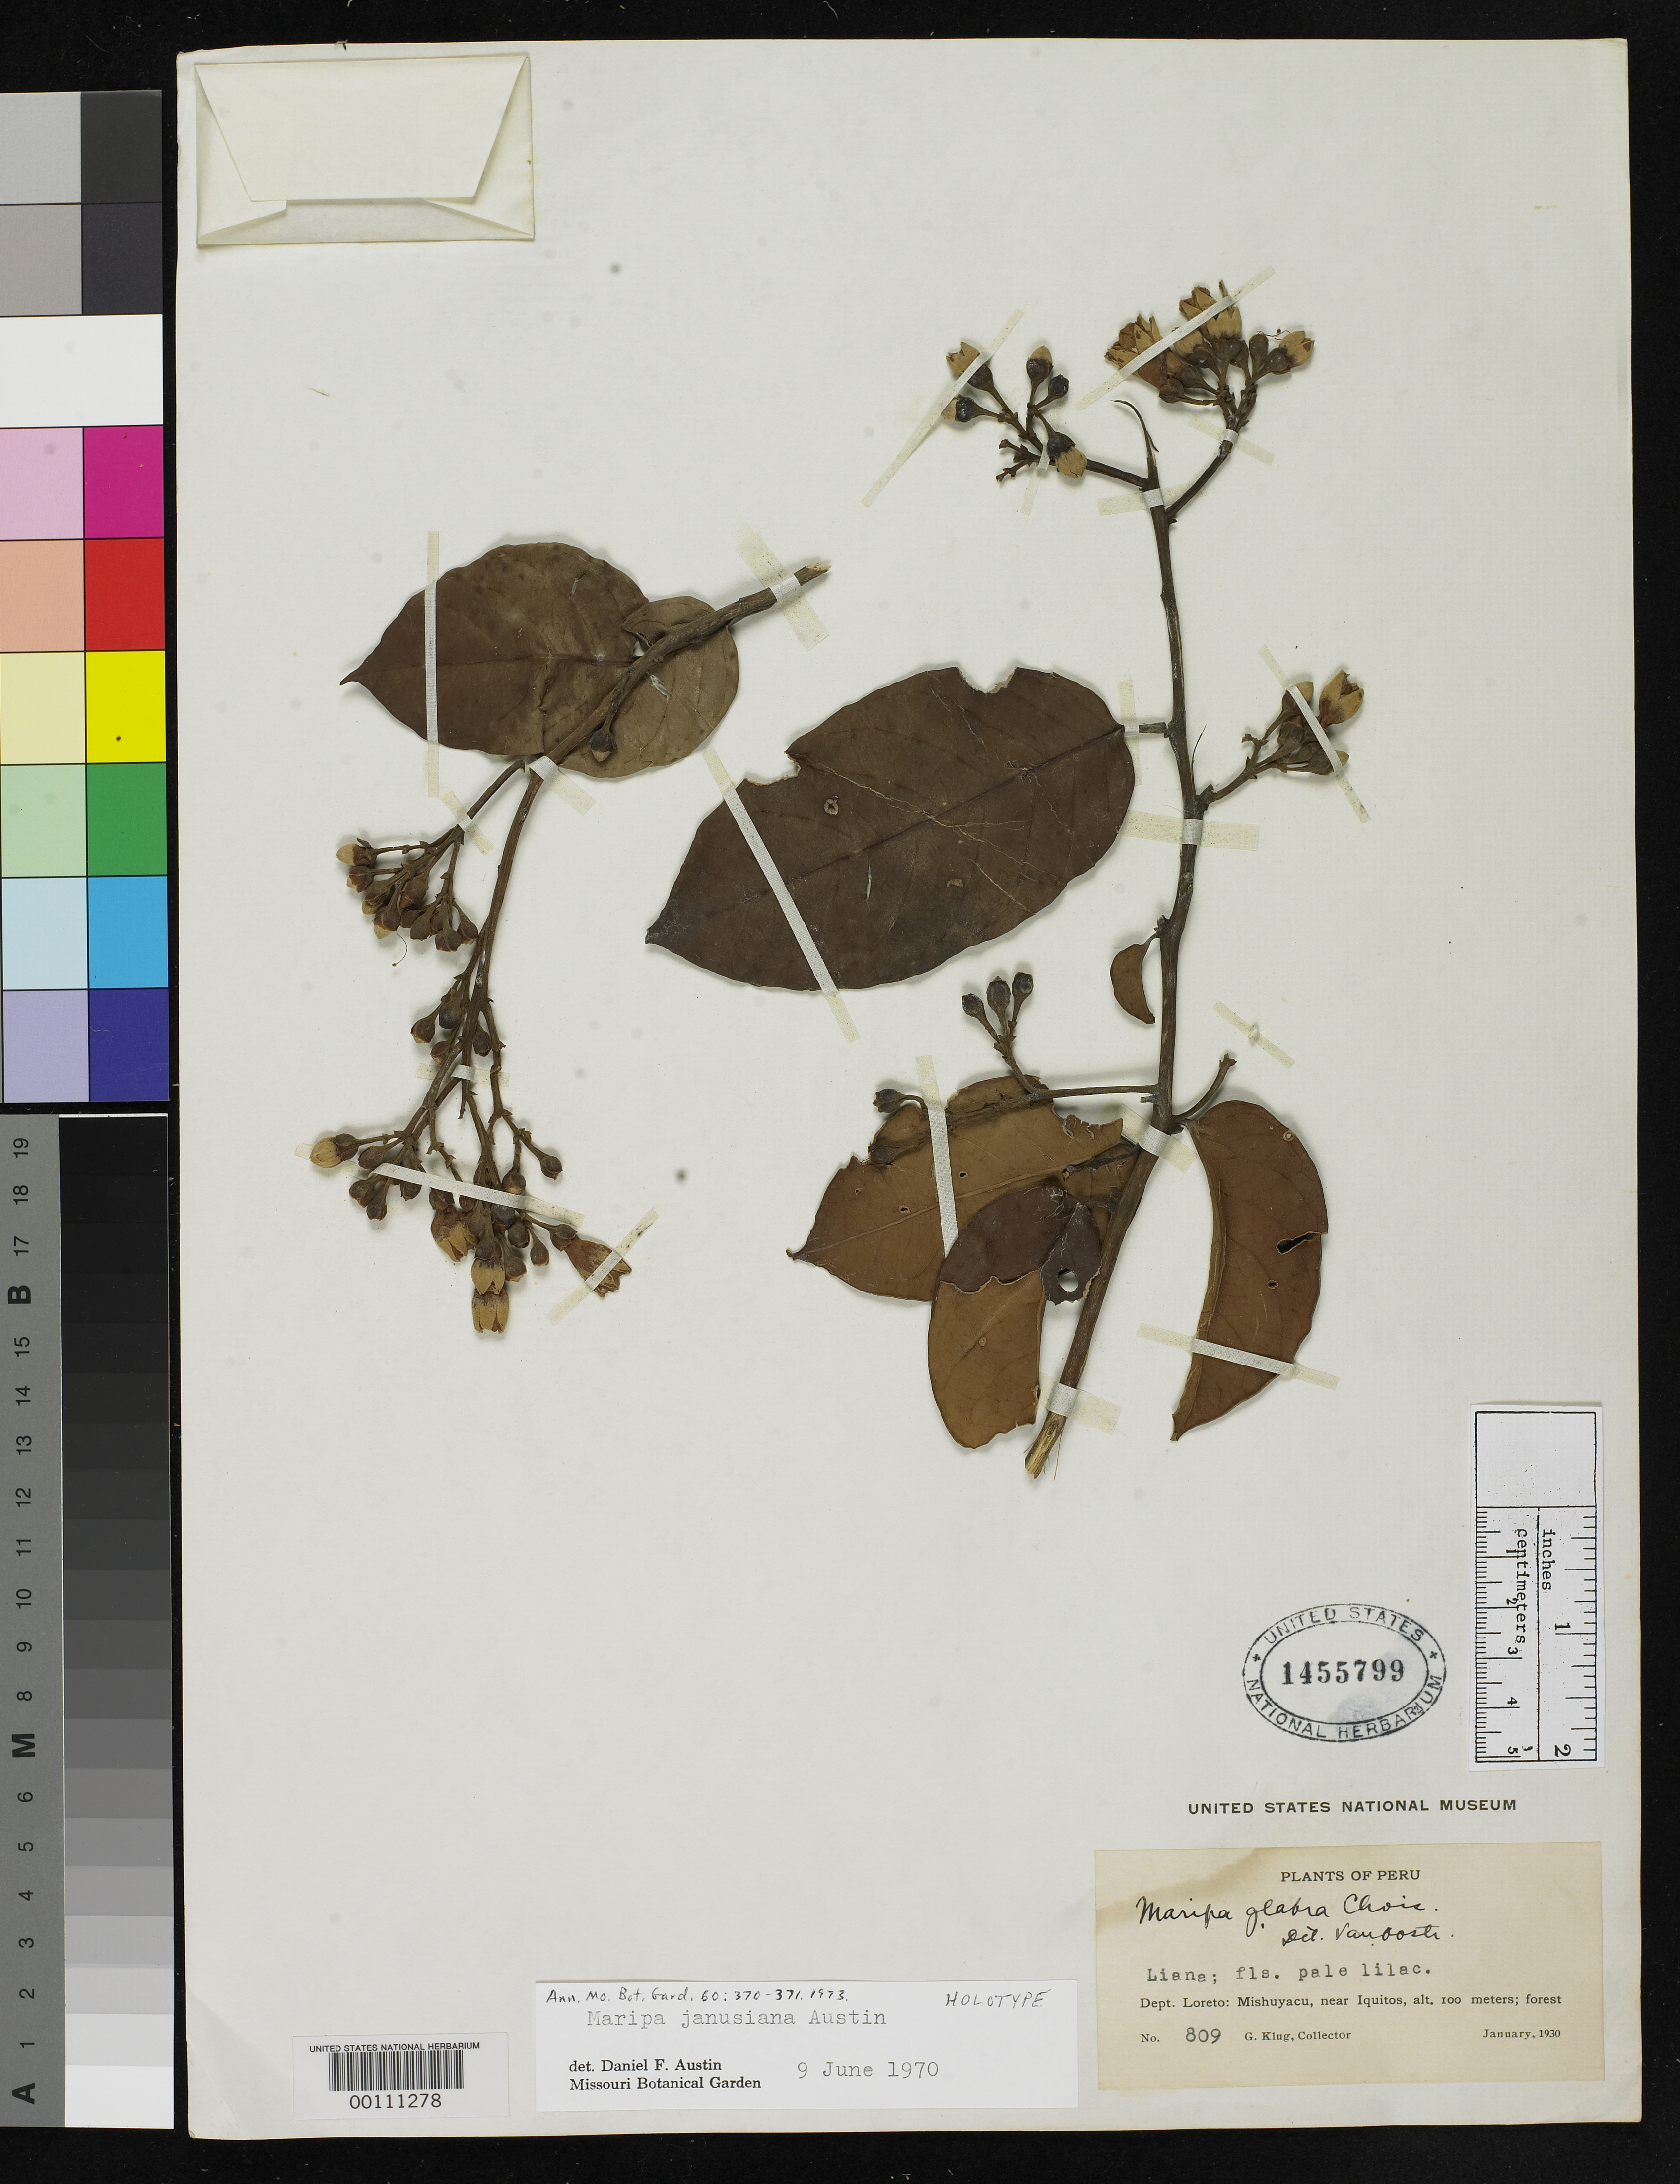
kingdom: Plantae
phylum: Tracheophyta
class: Magnoliopsida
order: Solanales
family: Convolvulaceae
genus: Maripa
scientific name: Maripa janusiana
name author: D.F. Austin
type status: Holotype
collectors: G. Klug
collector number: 809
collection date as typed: Jan 1930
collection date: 1930-01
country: Peru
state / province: Loreto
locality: Mishuyacu, near Iquitos.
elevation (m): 100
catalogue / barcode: US 1455799